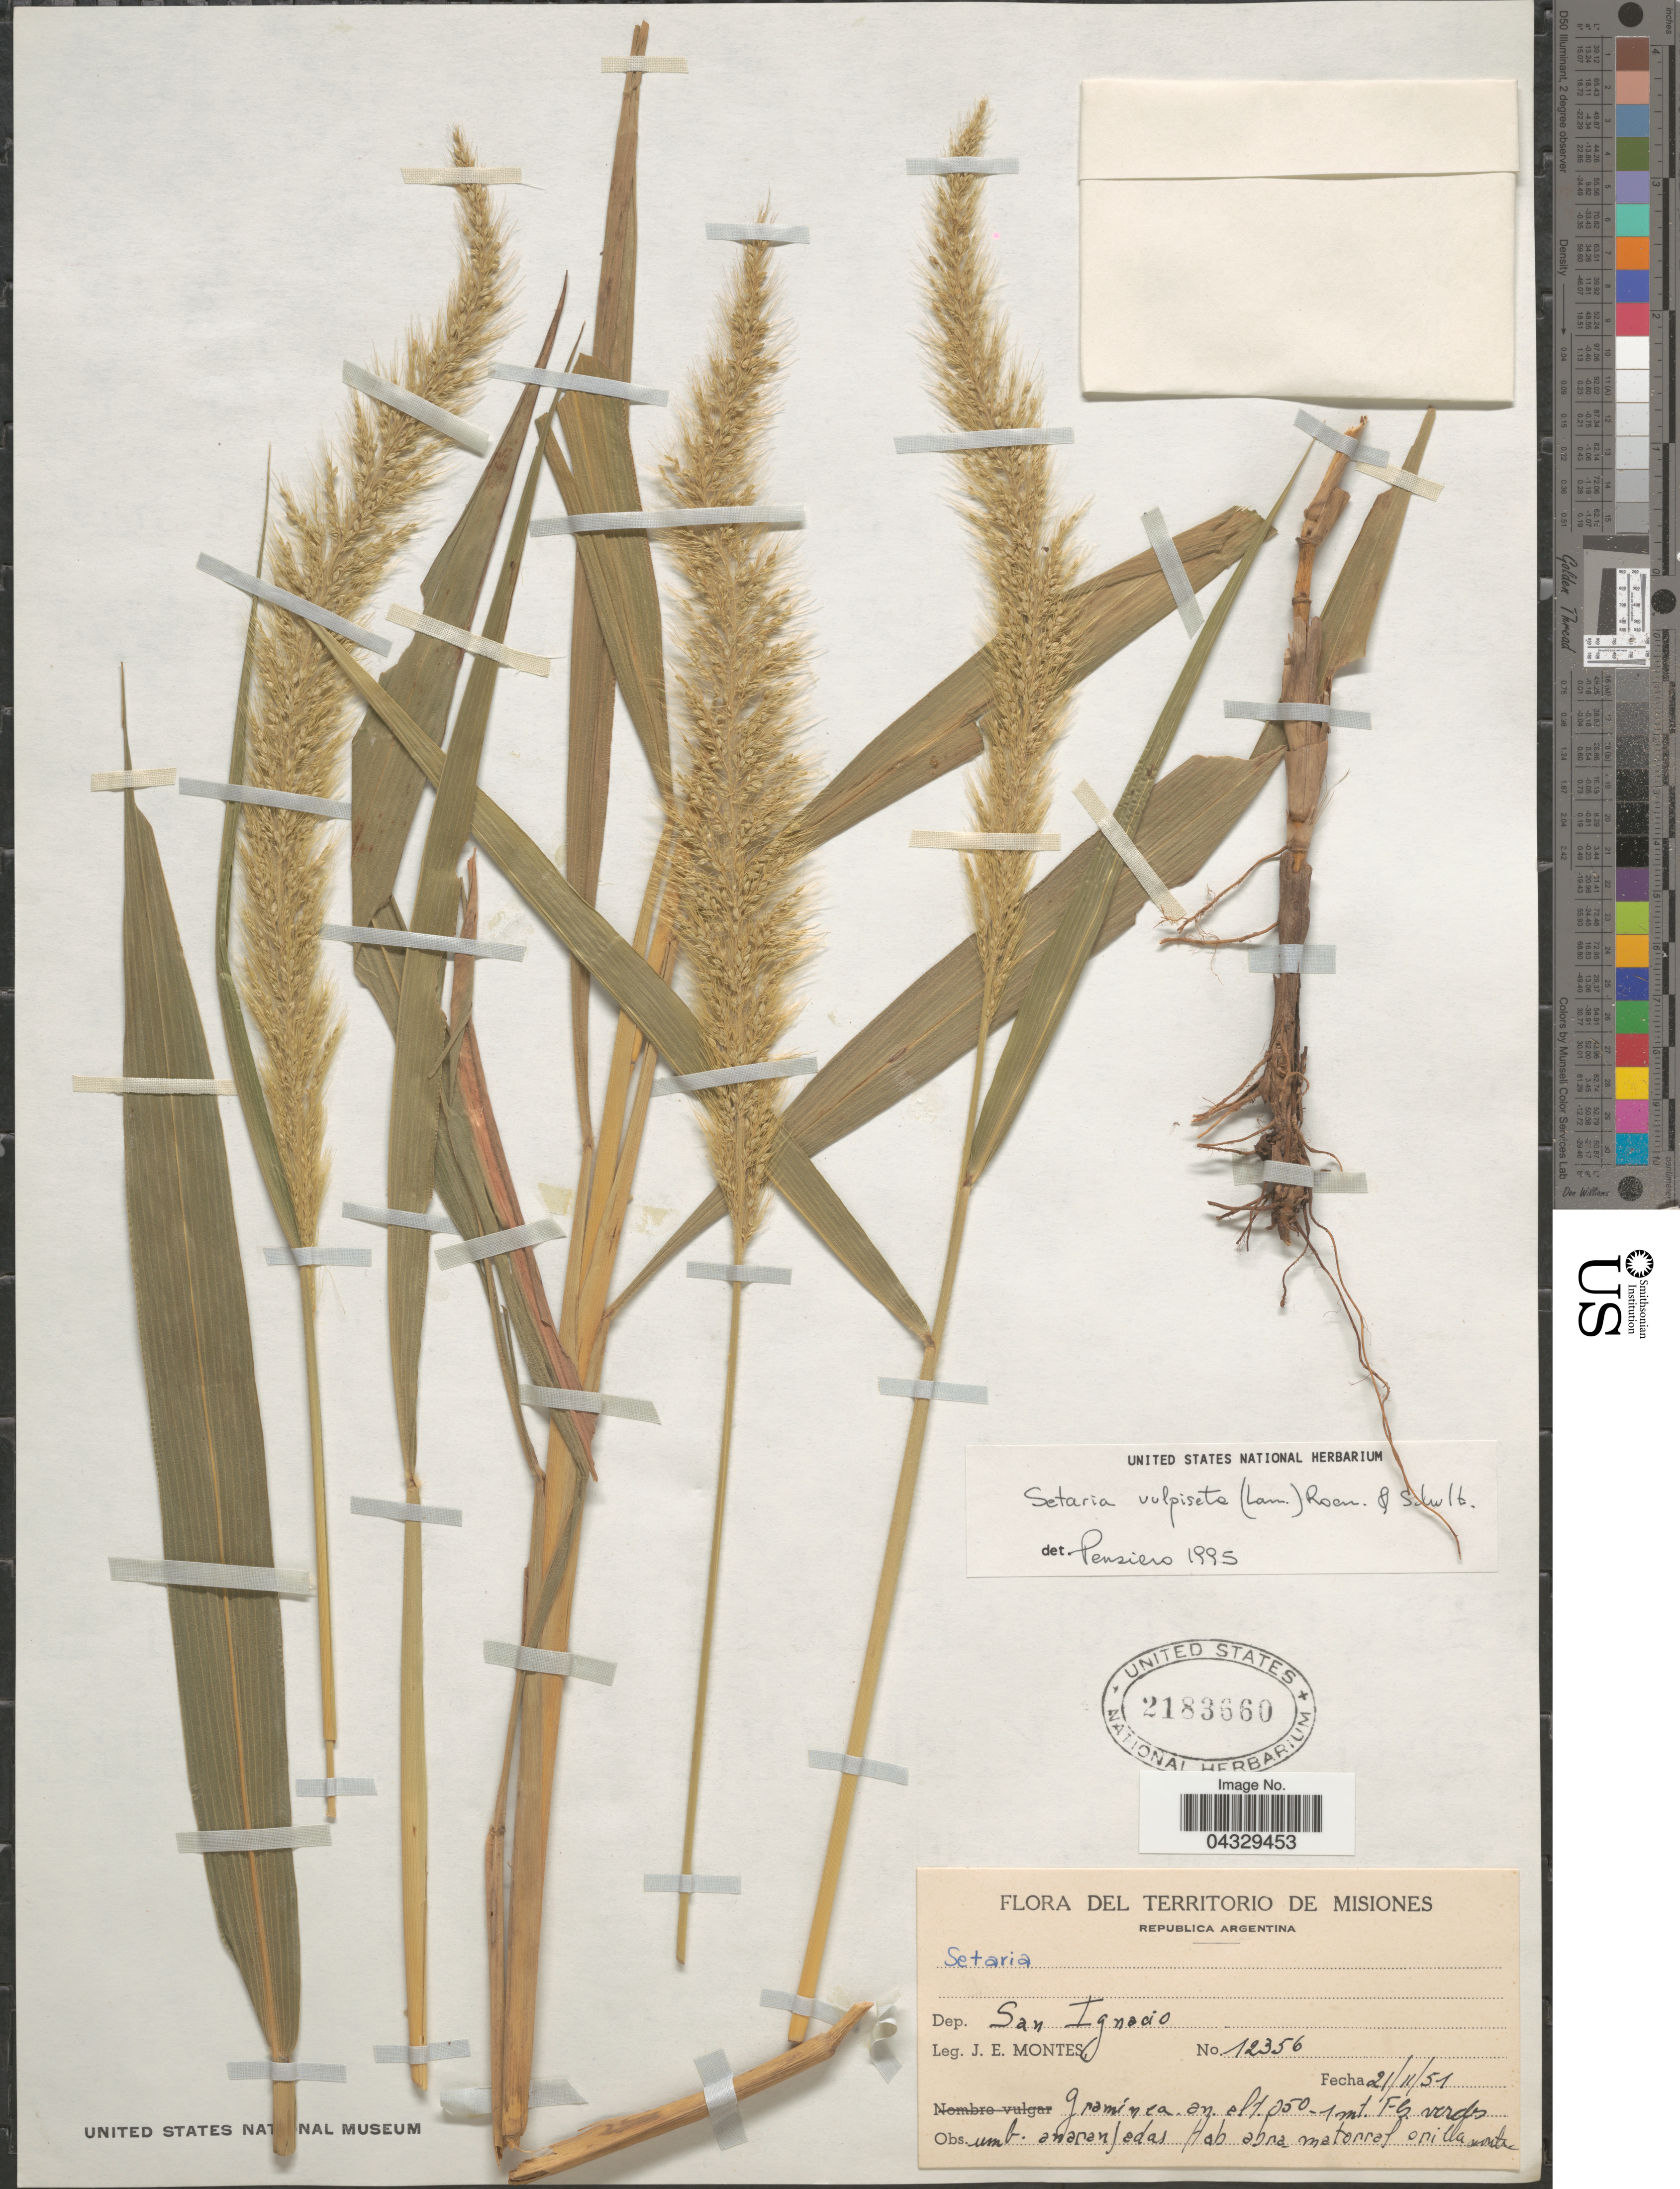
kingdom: Plantae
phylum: Tracheophyta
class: Liliopsida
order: Poales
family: Poaceae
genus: Setaria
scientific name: Setaria vulpiseta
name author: (Lam.) Roem. & Schult.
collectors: J. E. Montes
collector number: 12356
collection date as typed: Transcribed d/m/y: 21/11/51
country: Argentina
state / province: Misiones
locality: Territorio de Misiones. Dep. San Ignacio.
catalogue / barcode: US 2183660